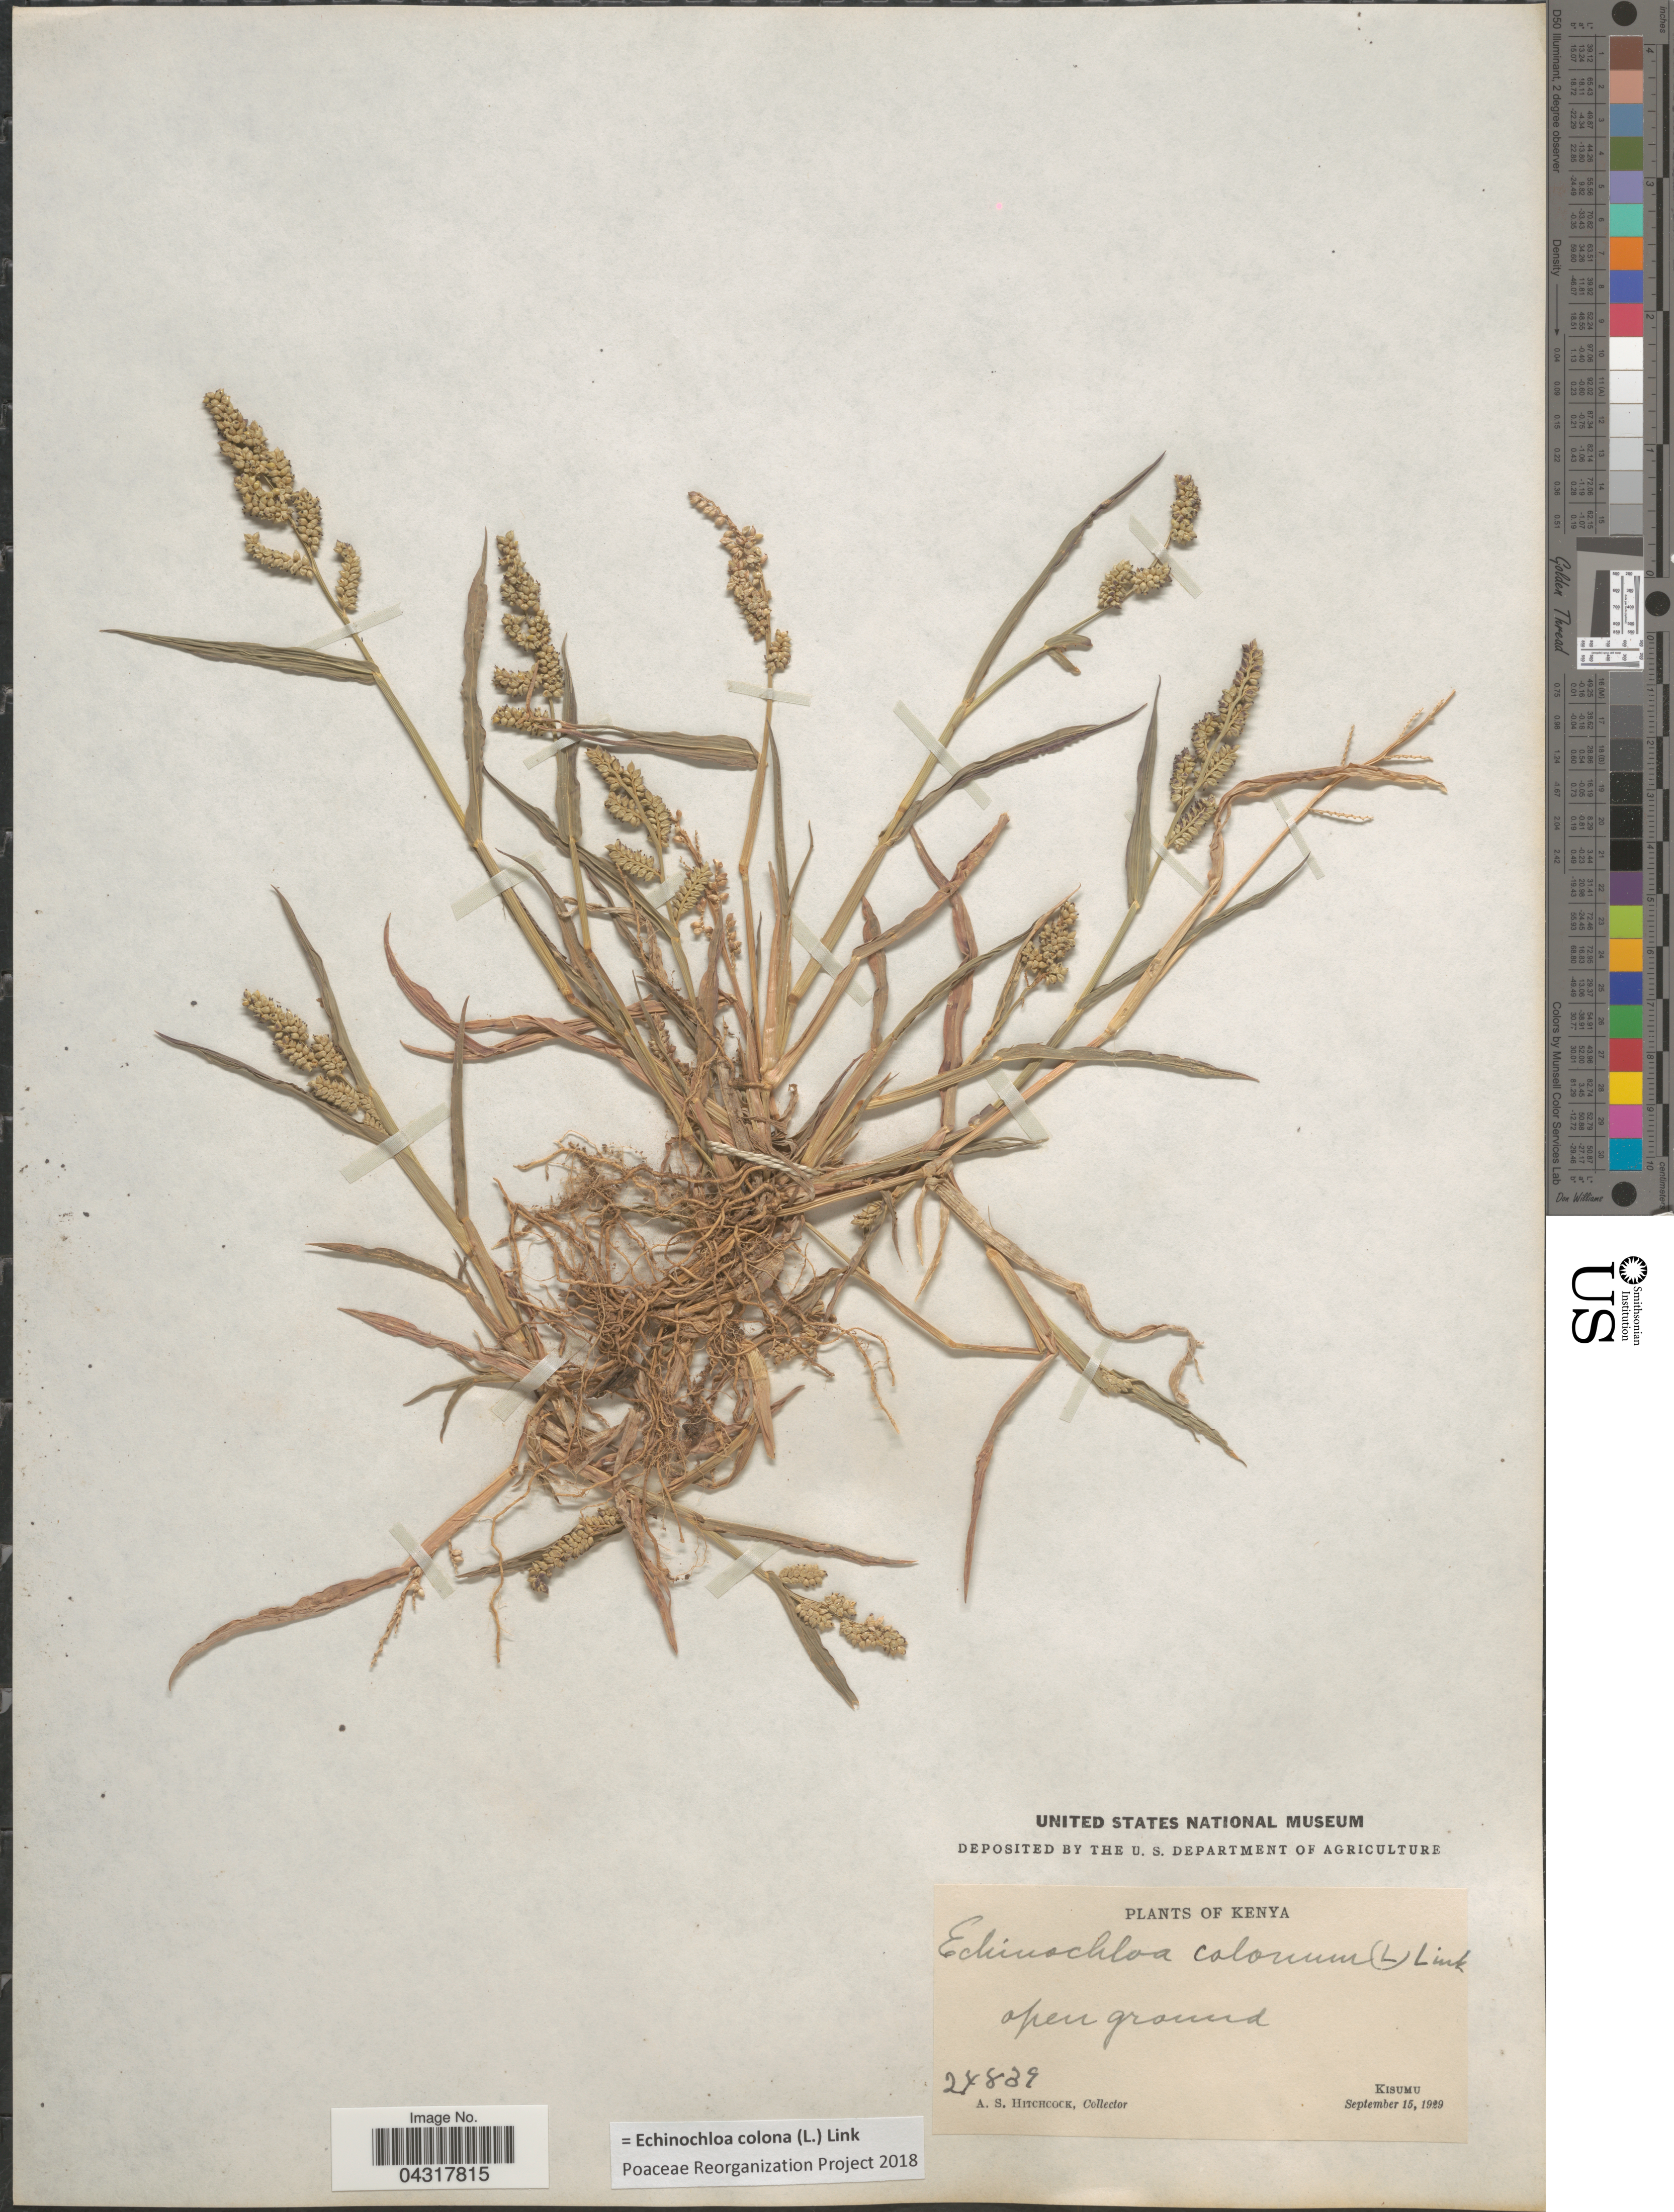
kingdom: Plantae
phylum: Tracheophyta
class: Liliopsida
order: Poales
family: Poaceae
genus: Echinochloa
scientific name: Echinochloa colona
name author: (L.) Link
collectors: A. S. Hitchcock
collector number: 24839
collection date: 1929-09-15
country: Kenya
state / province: Kisumu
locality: Open ground. Kisumu.